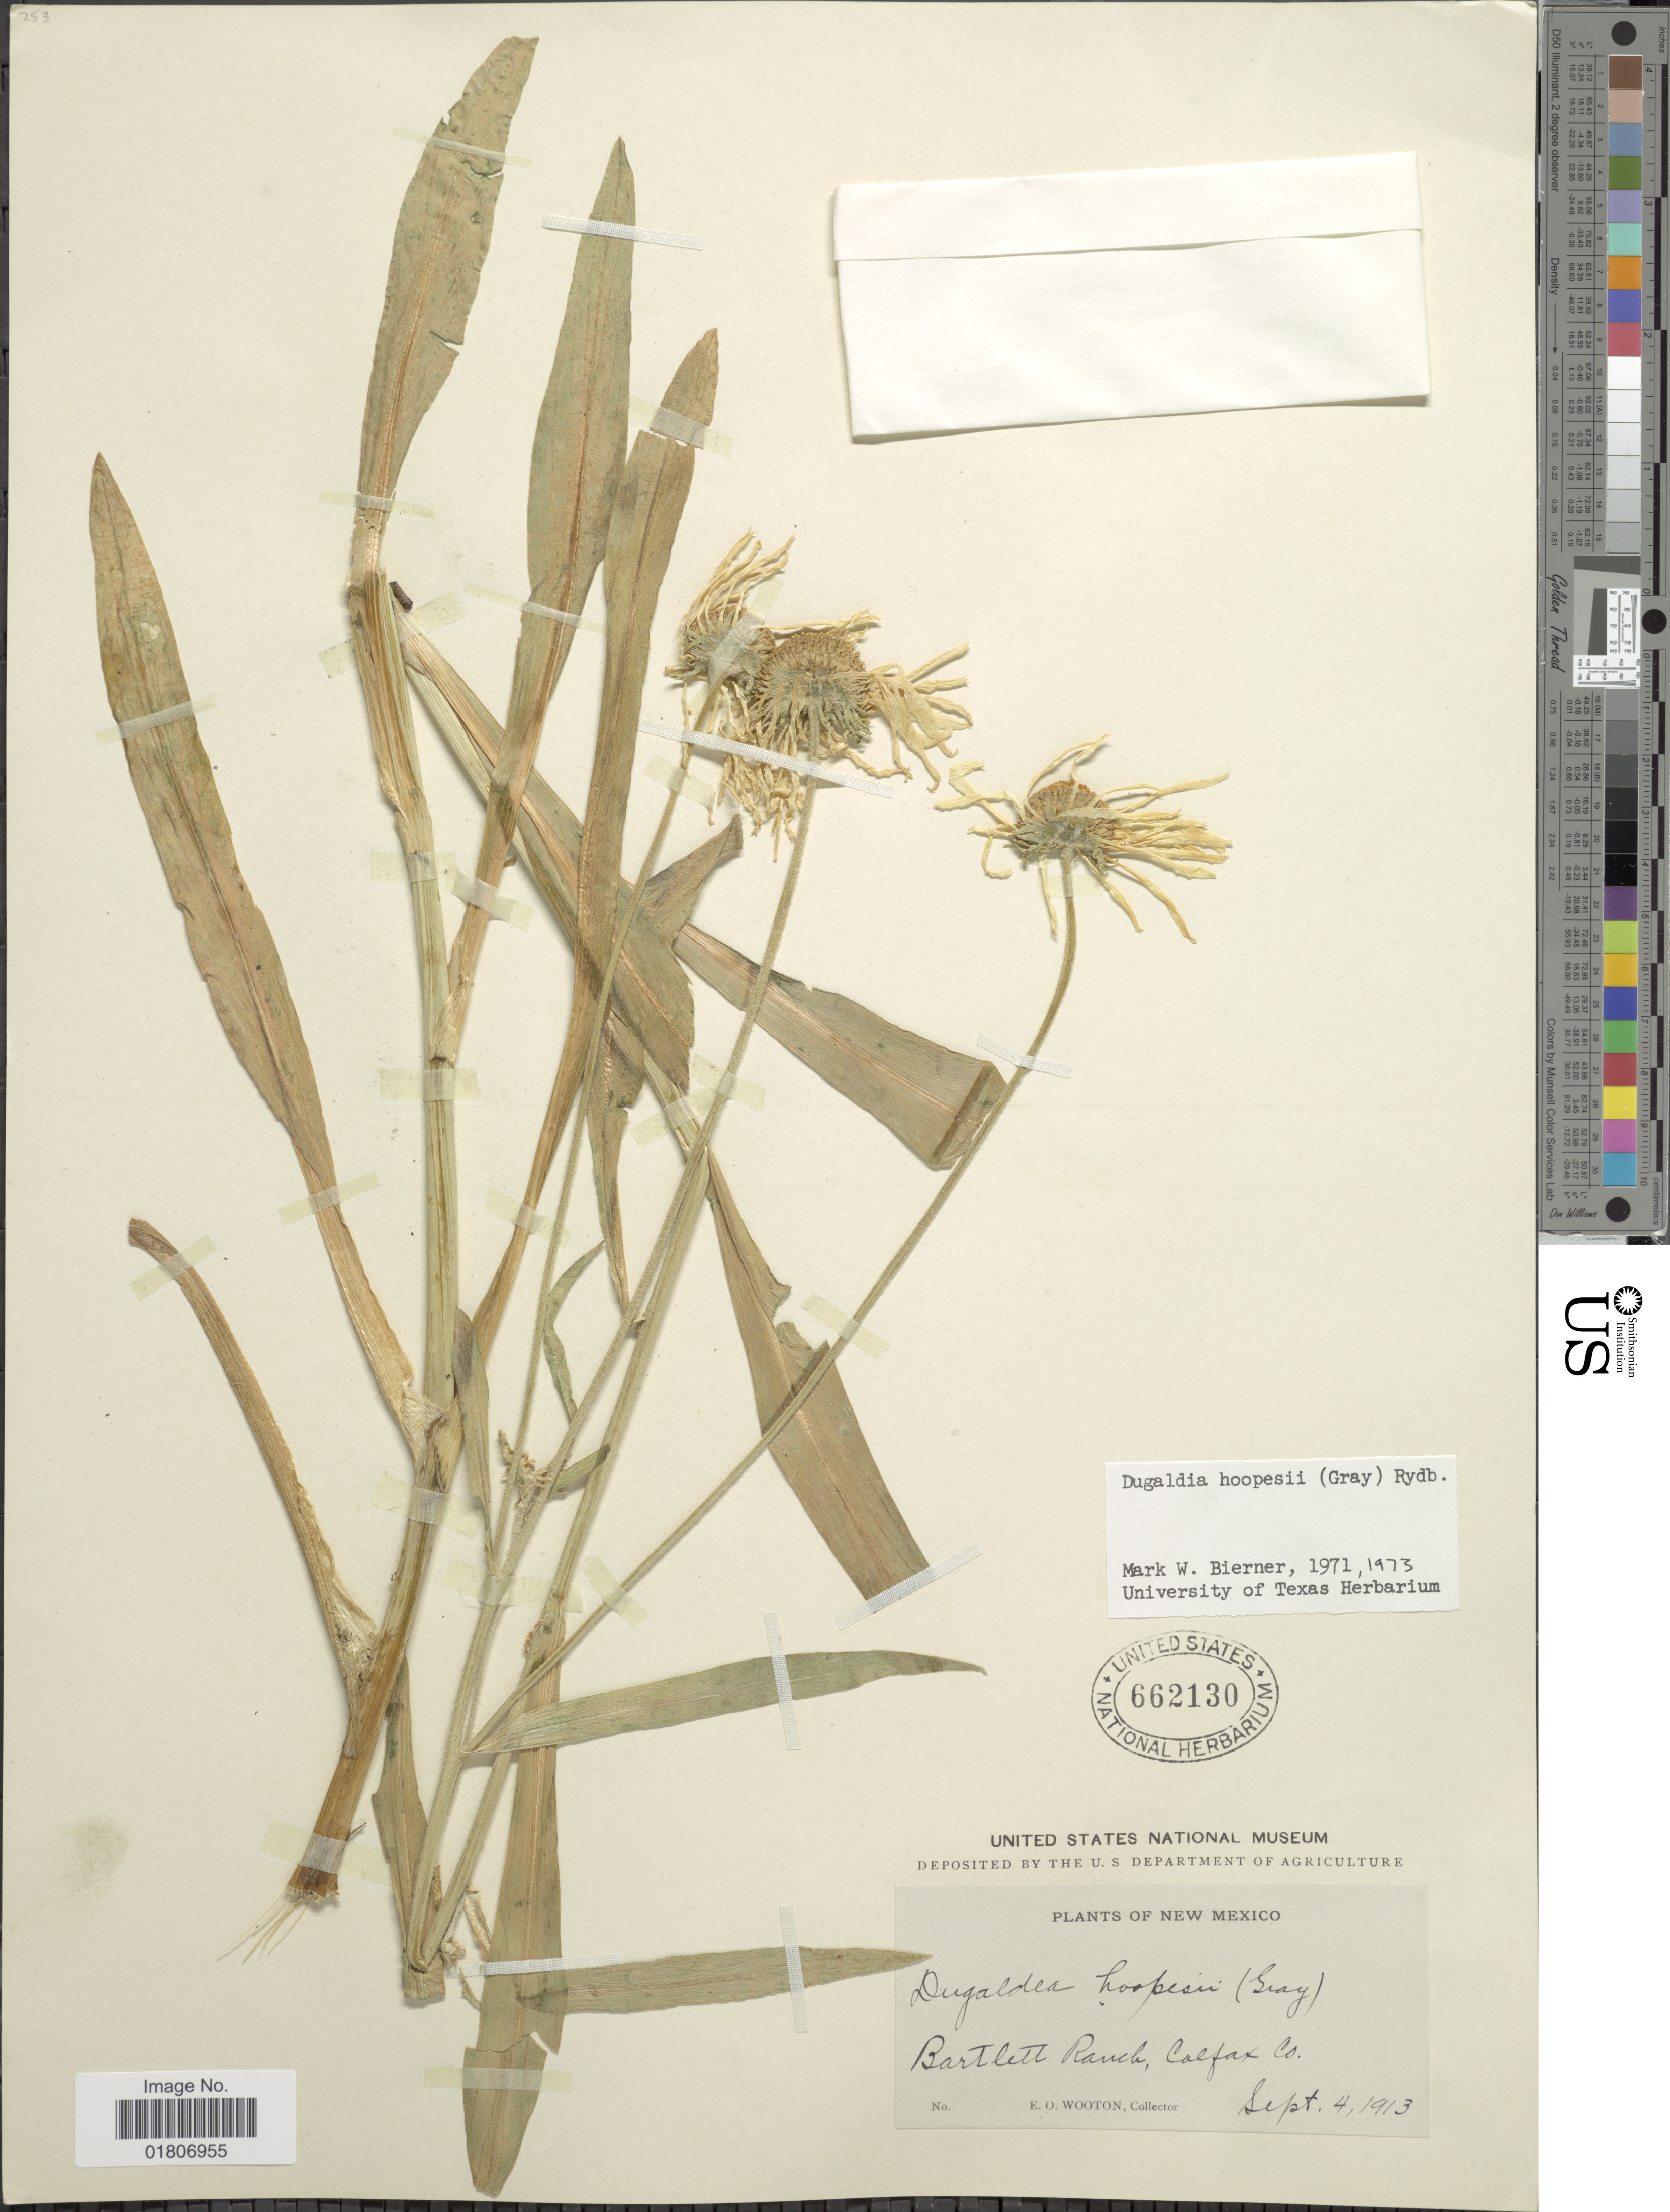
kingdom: Plantae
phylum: Tracheophyta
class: Magnoliopsida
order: Asterales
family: Asteraceae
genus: Dugaldia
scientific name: Dugaldia hoopesii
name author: (A. Gray) Rydb.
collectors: E. O. Wooton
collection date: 1913-09-04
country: United States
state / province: New Mexico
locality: Bartlett Ranch, Colfax Co.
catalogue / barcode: US 662130